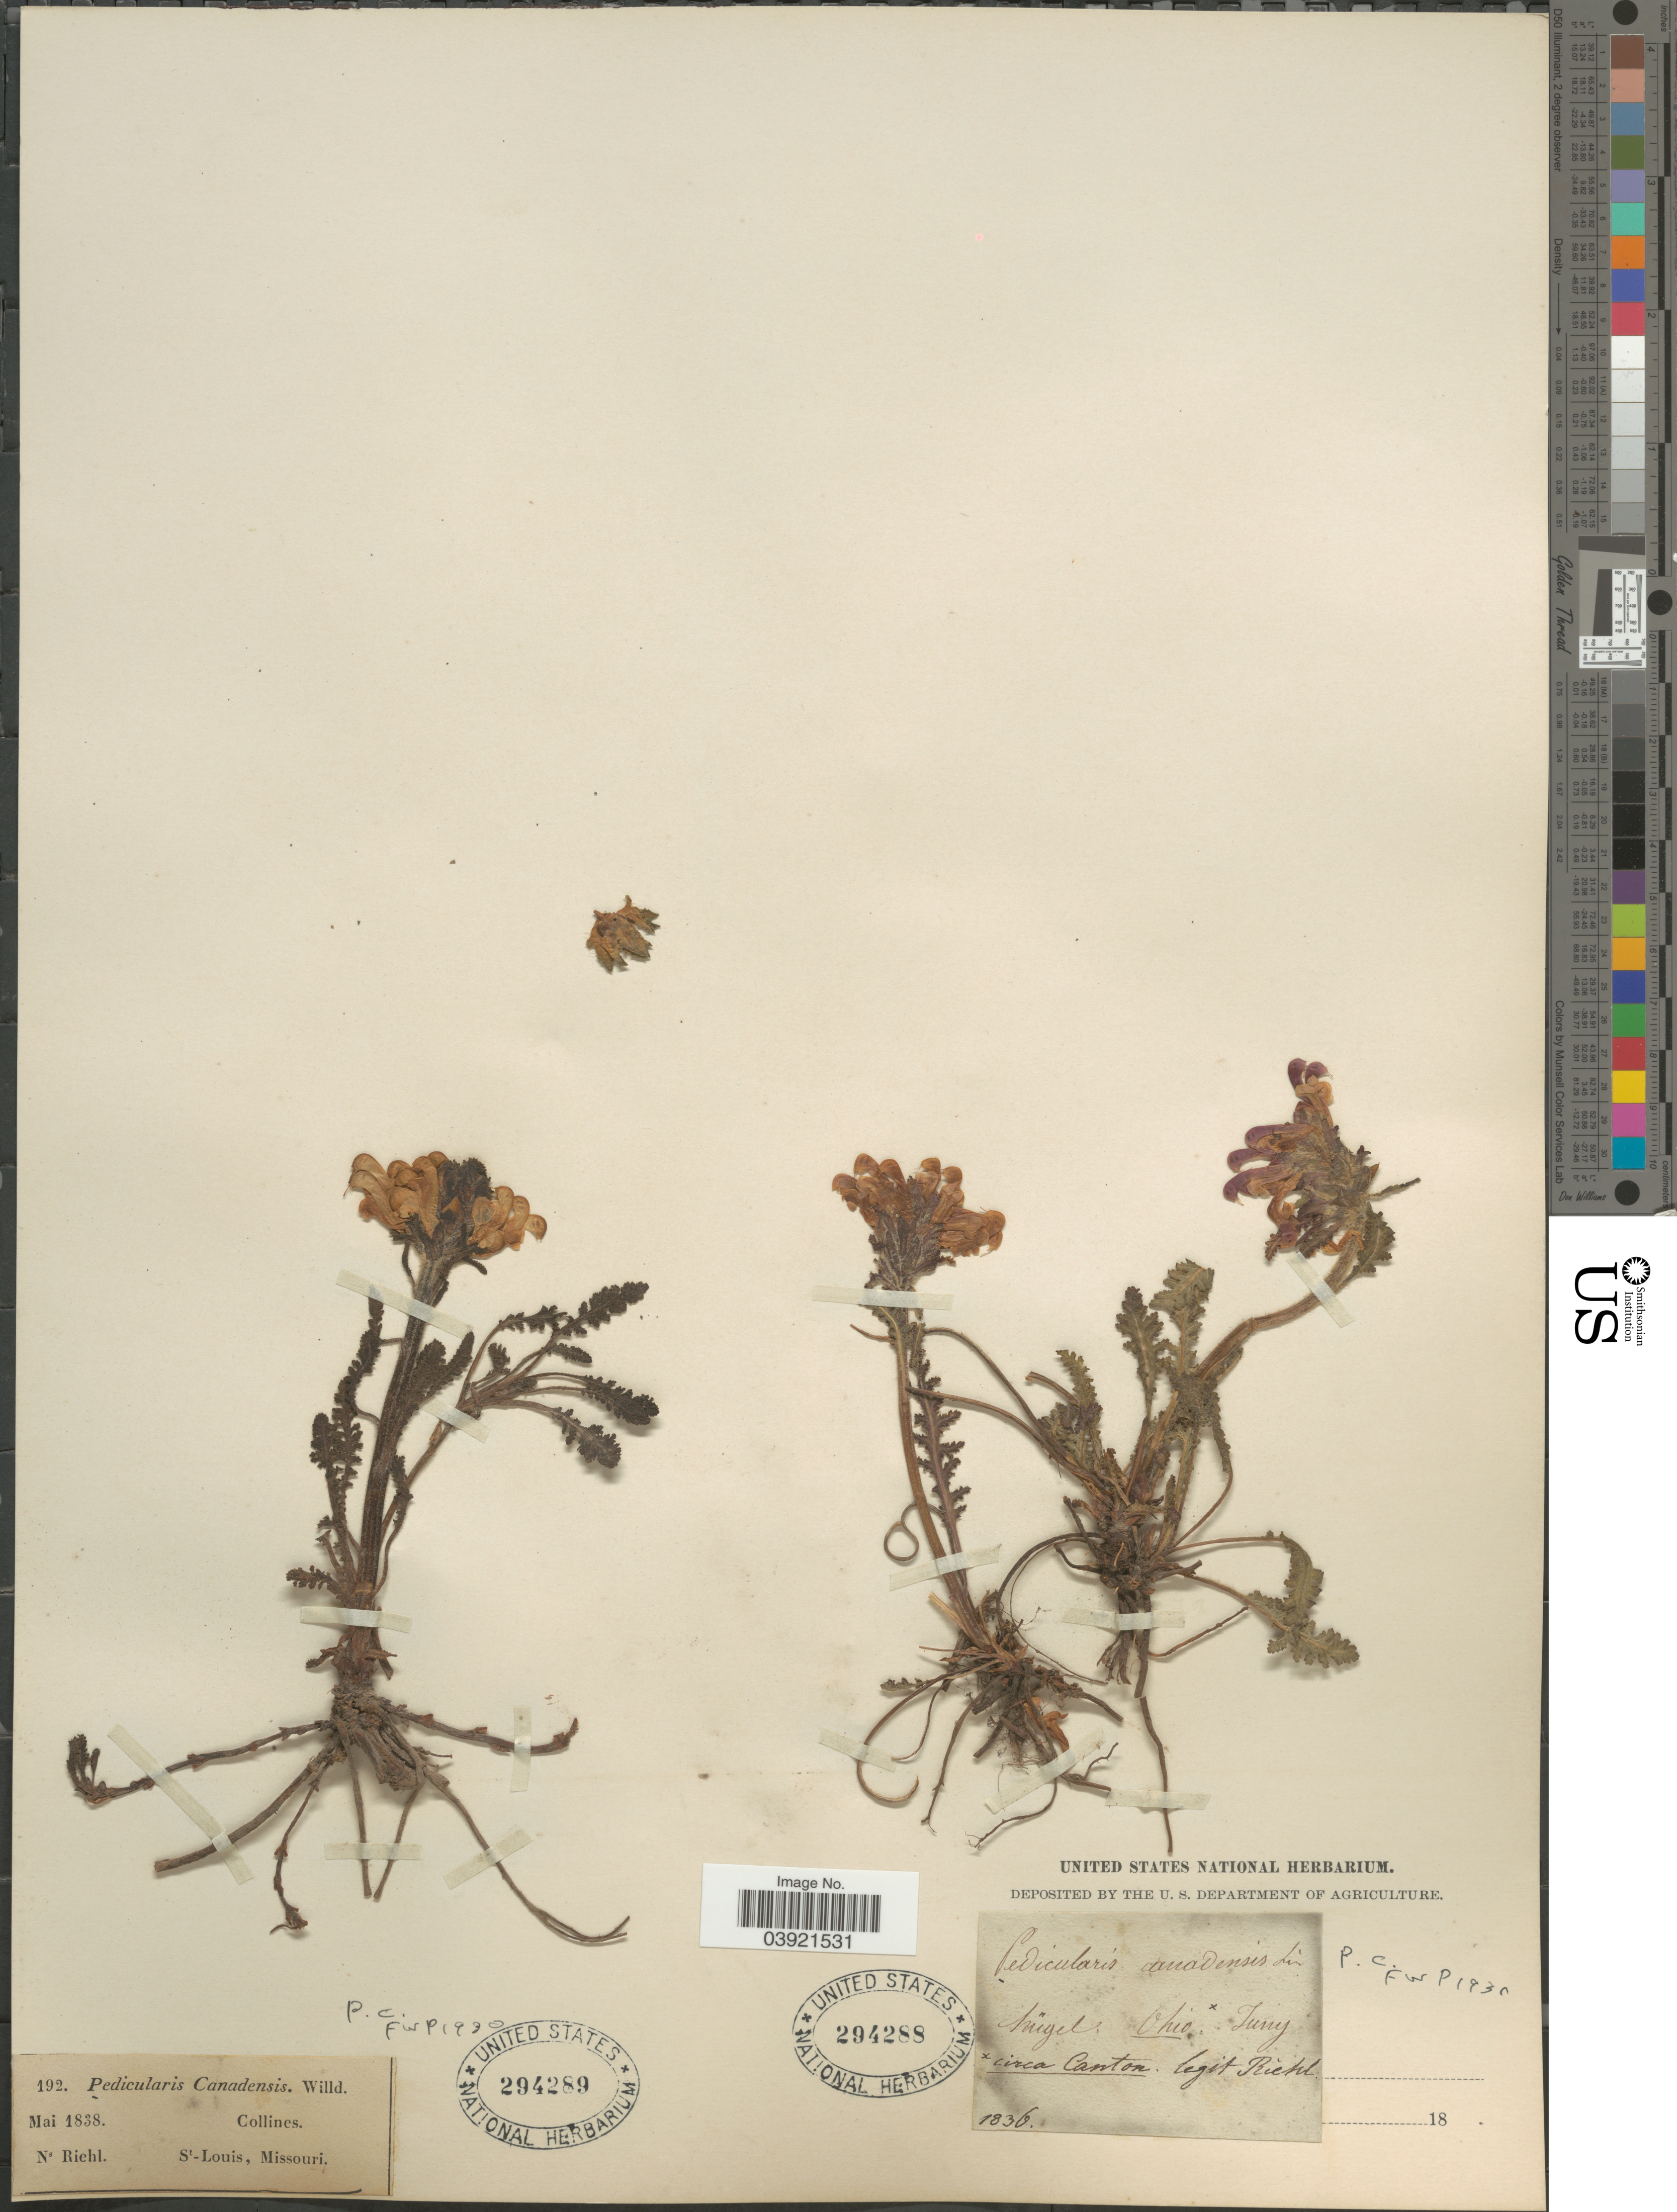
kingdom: Plantae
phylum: Tracheophyta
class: Magnoliopsida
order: Lamiales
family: Orobanchaceae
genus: Pedicularis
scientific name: Pedicularis canadensis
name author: L.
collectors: N. Riehl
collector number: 192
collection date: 1838-05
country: United States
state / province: Missouri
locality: St-Louis.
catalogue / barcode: US 294289